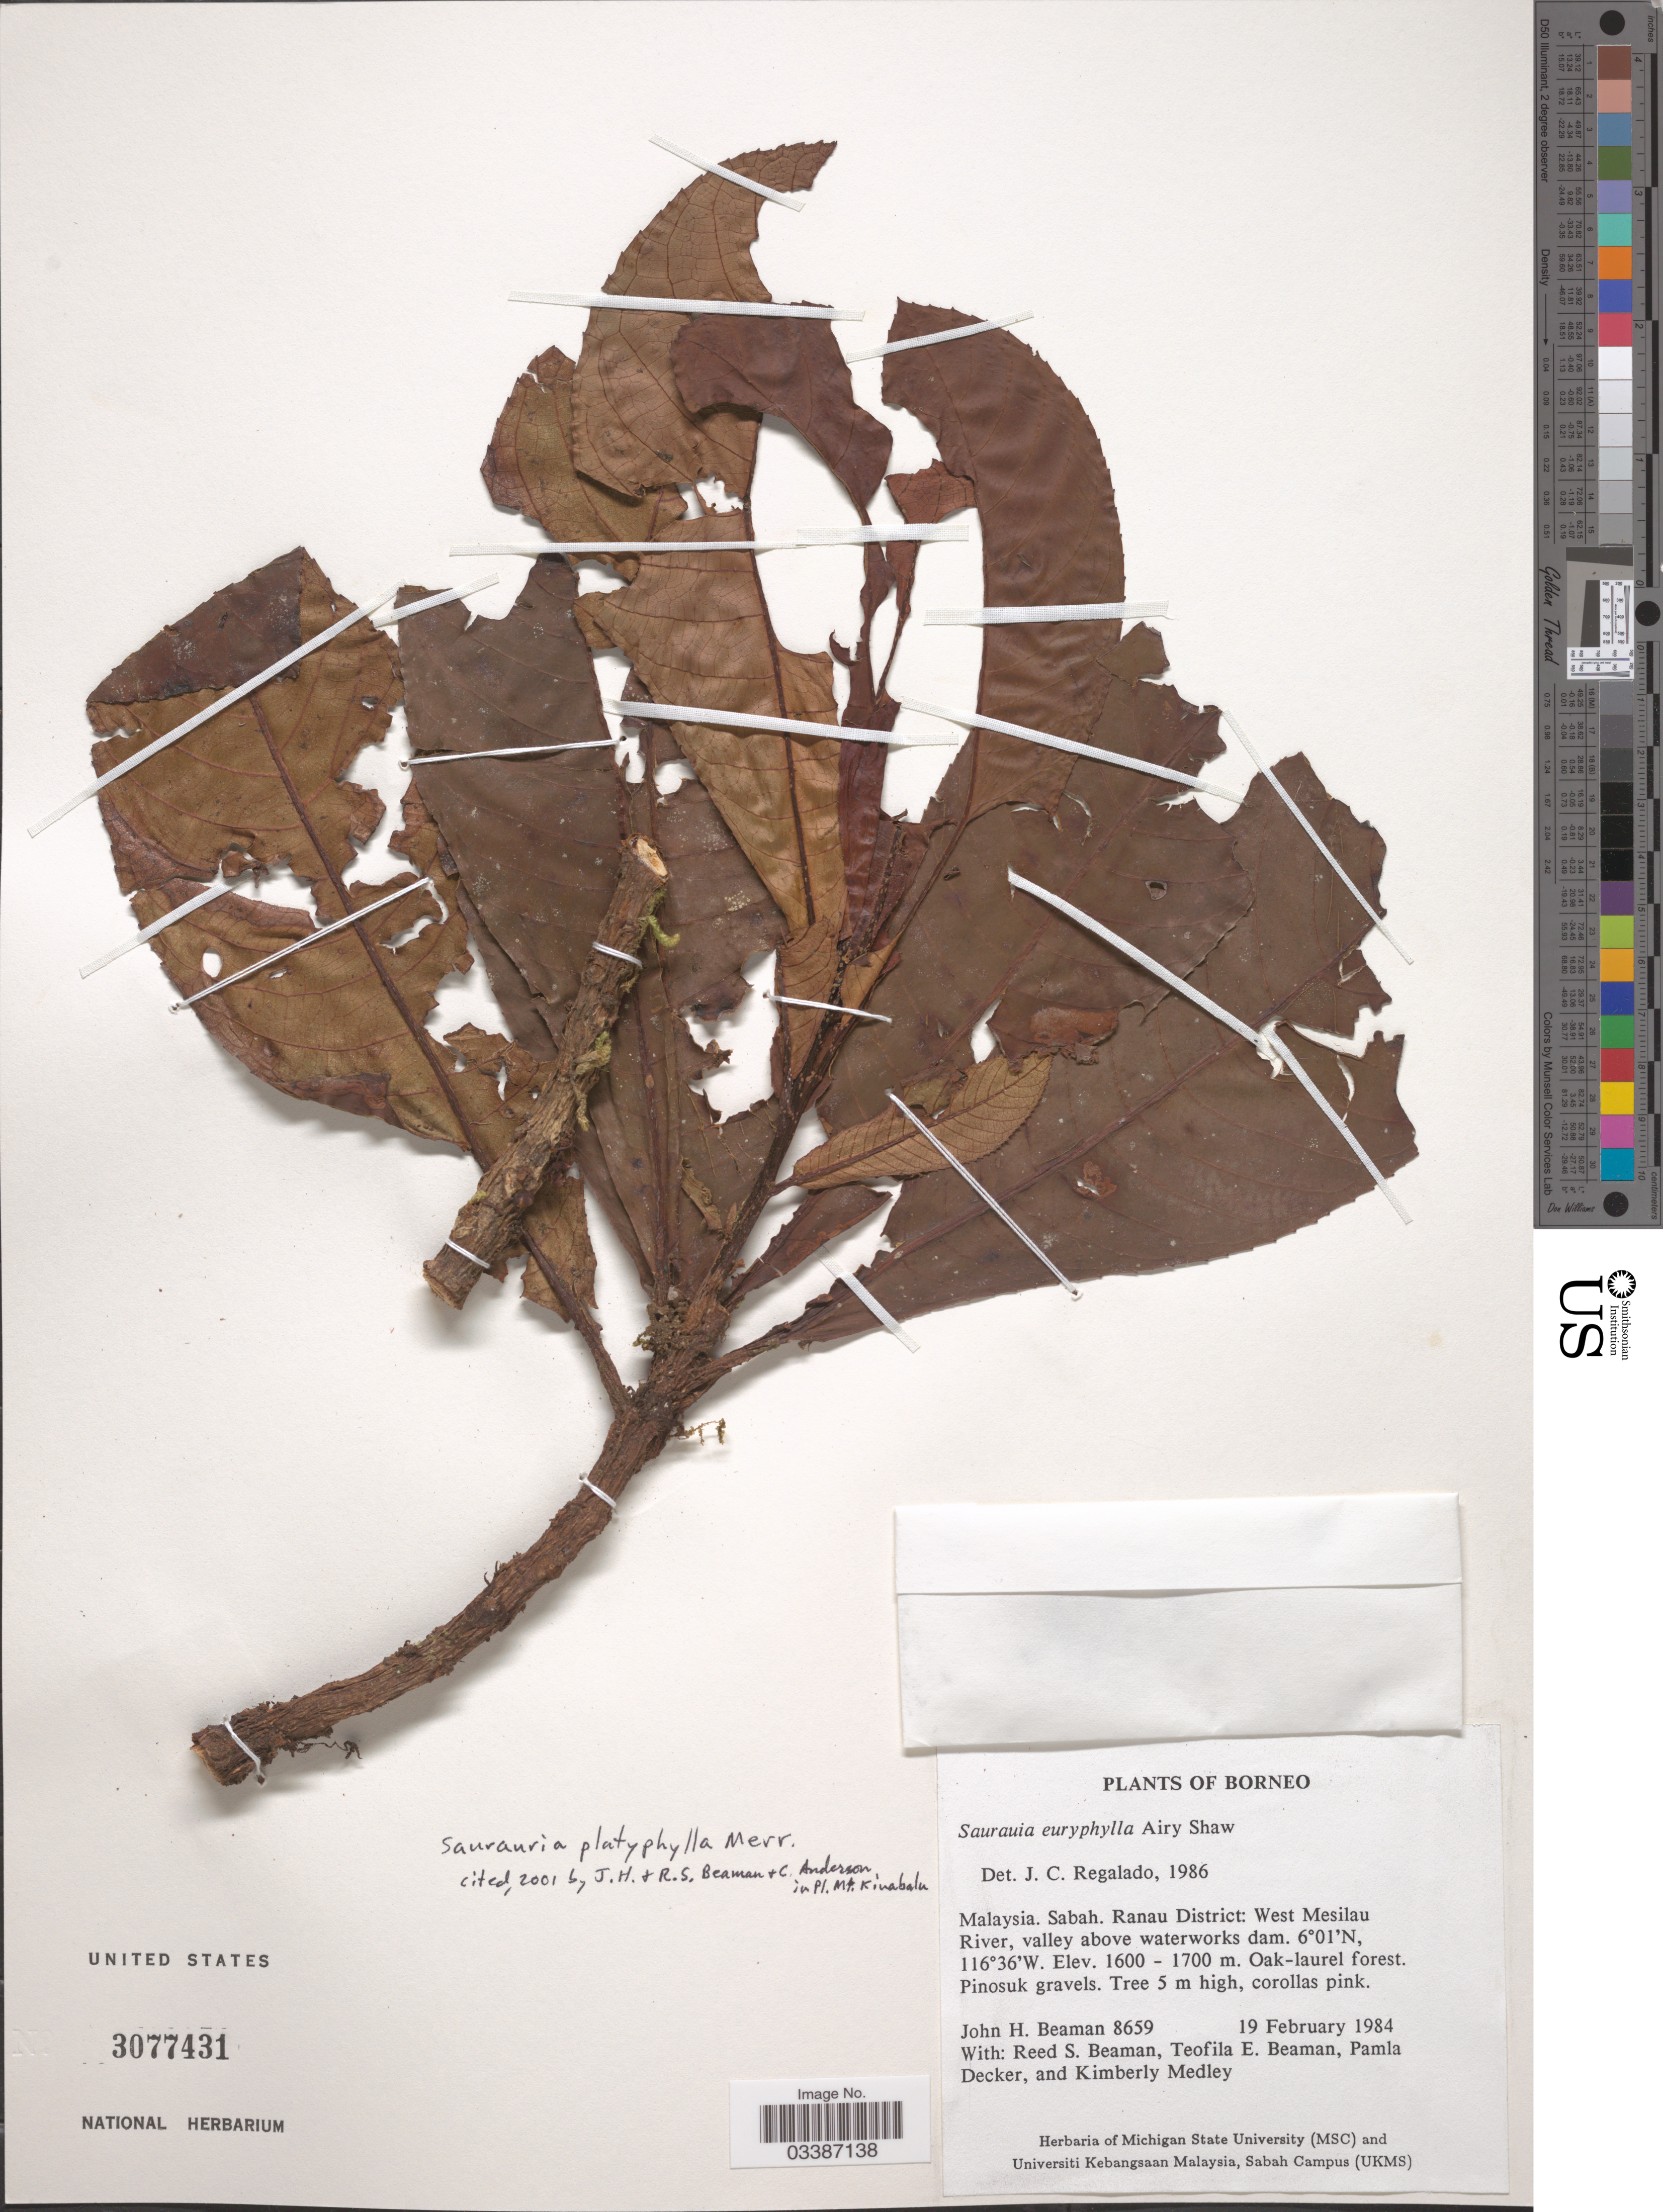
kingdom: Plantae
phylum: Tracheophyta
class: Magnoliopsida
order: Ericales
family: Actinidiaceae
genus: Saurauia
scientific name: Saurauia platyphylla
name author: Merr.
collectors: J. H. Beaman, R. S. Beaman, T. E. Beaman, P. Decker & K. Medley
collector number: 8659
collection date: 1984-02-19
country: Malaysia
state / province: Sabah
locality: Borneo. Ranau District: West Medilau River, valley above waterworks dam.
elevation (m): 1600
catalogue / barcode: US 3077431